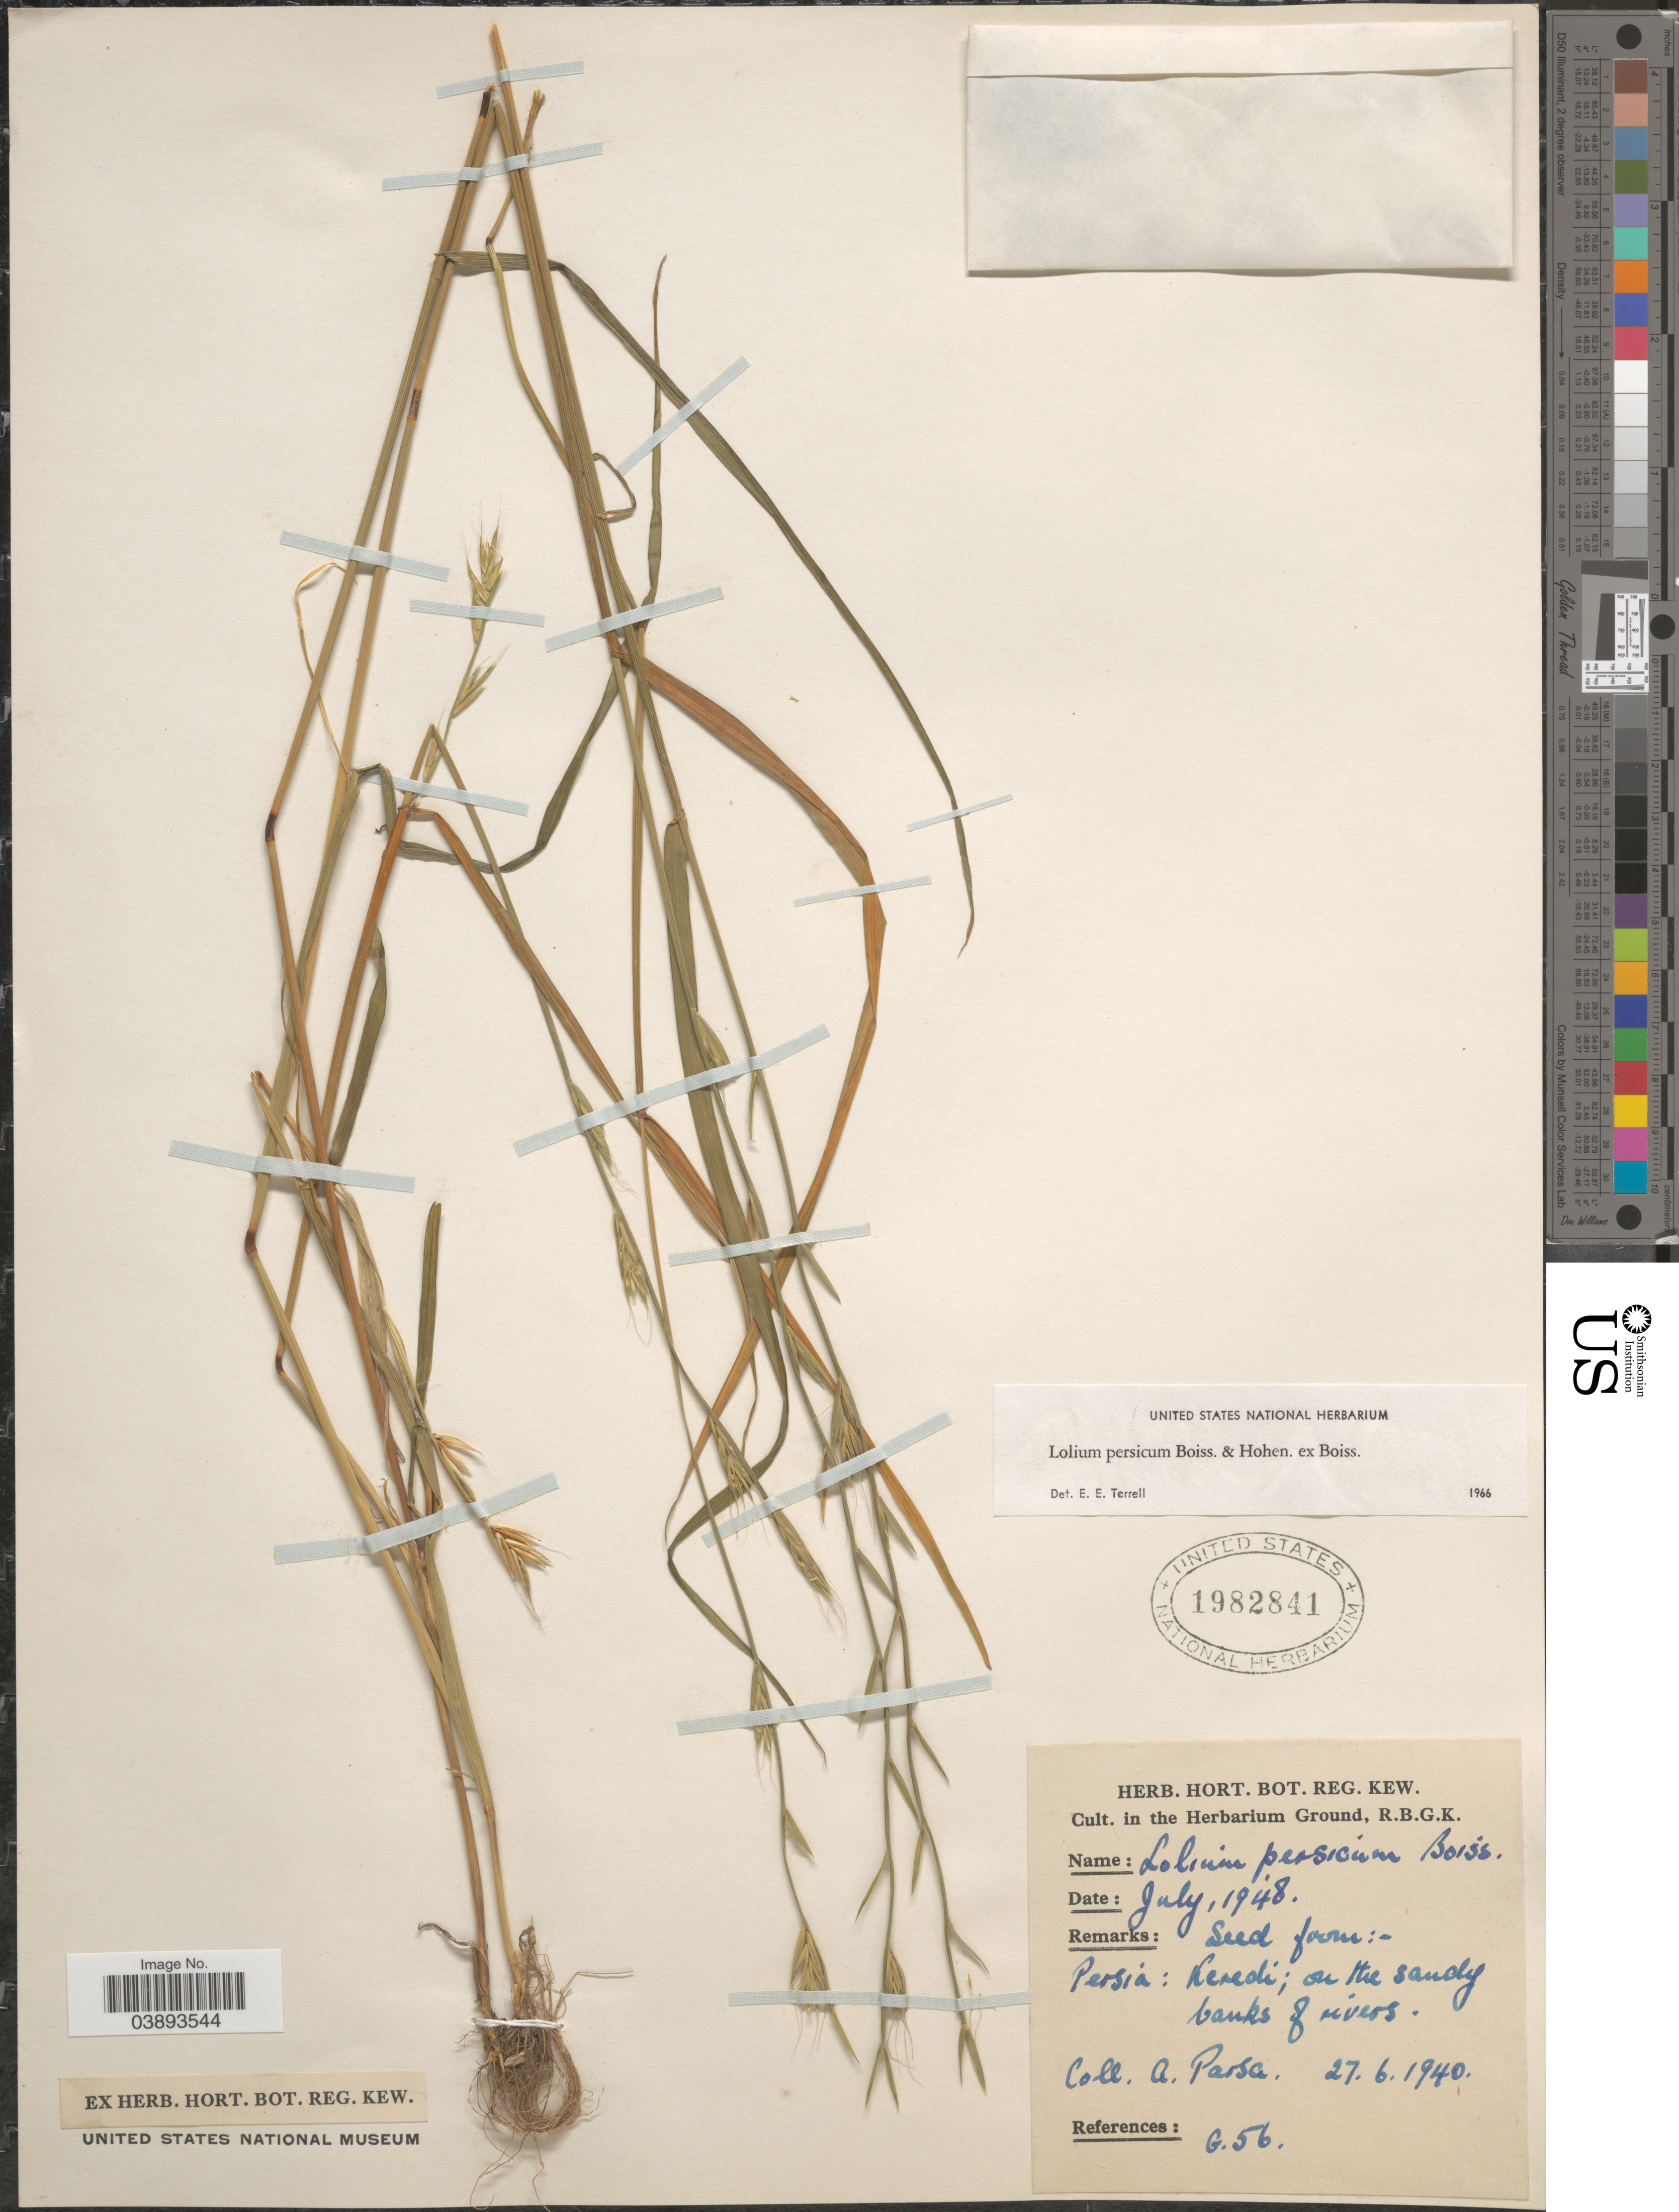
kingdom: Plantae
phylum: Tracheophyta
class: Liliopsida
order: Poales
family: Poaceae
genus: Lolium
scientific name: Lolium persicum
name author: Boiss. & Hohen.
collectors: A. Parsa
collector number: G56 ?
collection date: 1940-06-27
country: United Kingdom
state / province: England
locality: In the Herbarium Ground, R.B.G.K.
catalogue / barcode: US 1982841